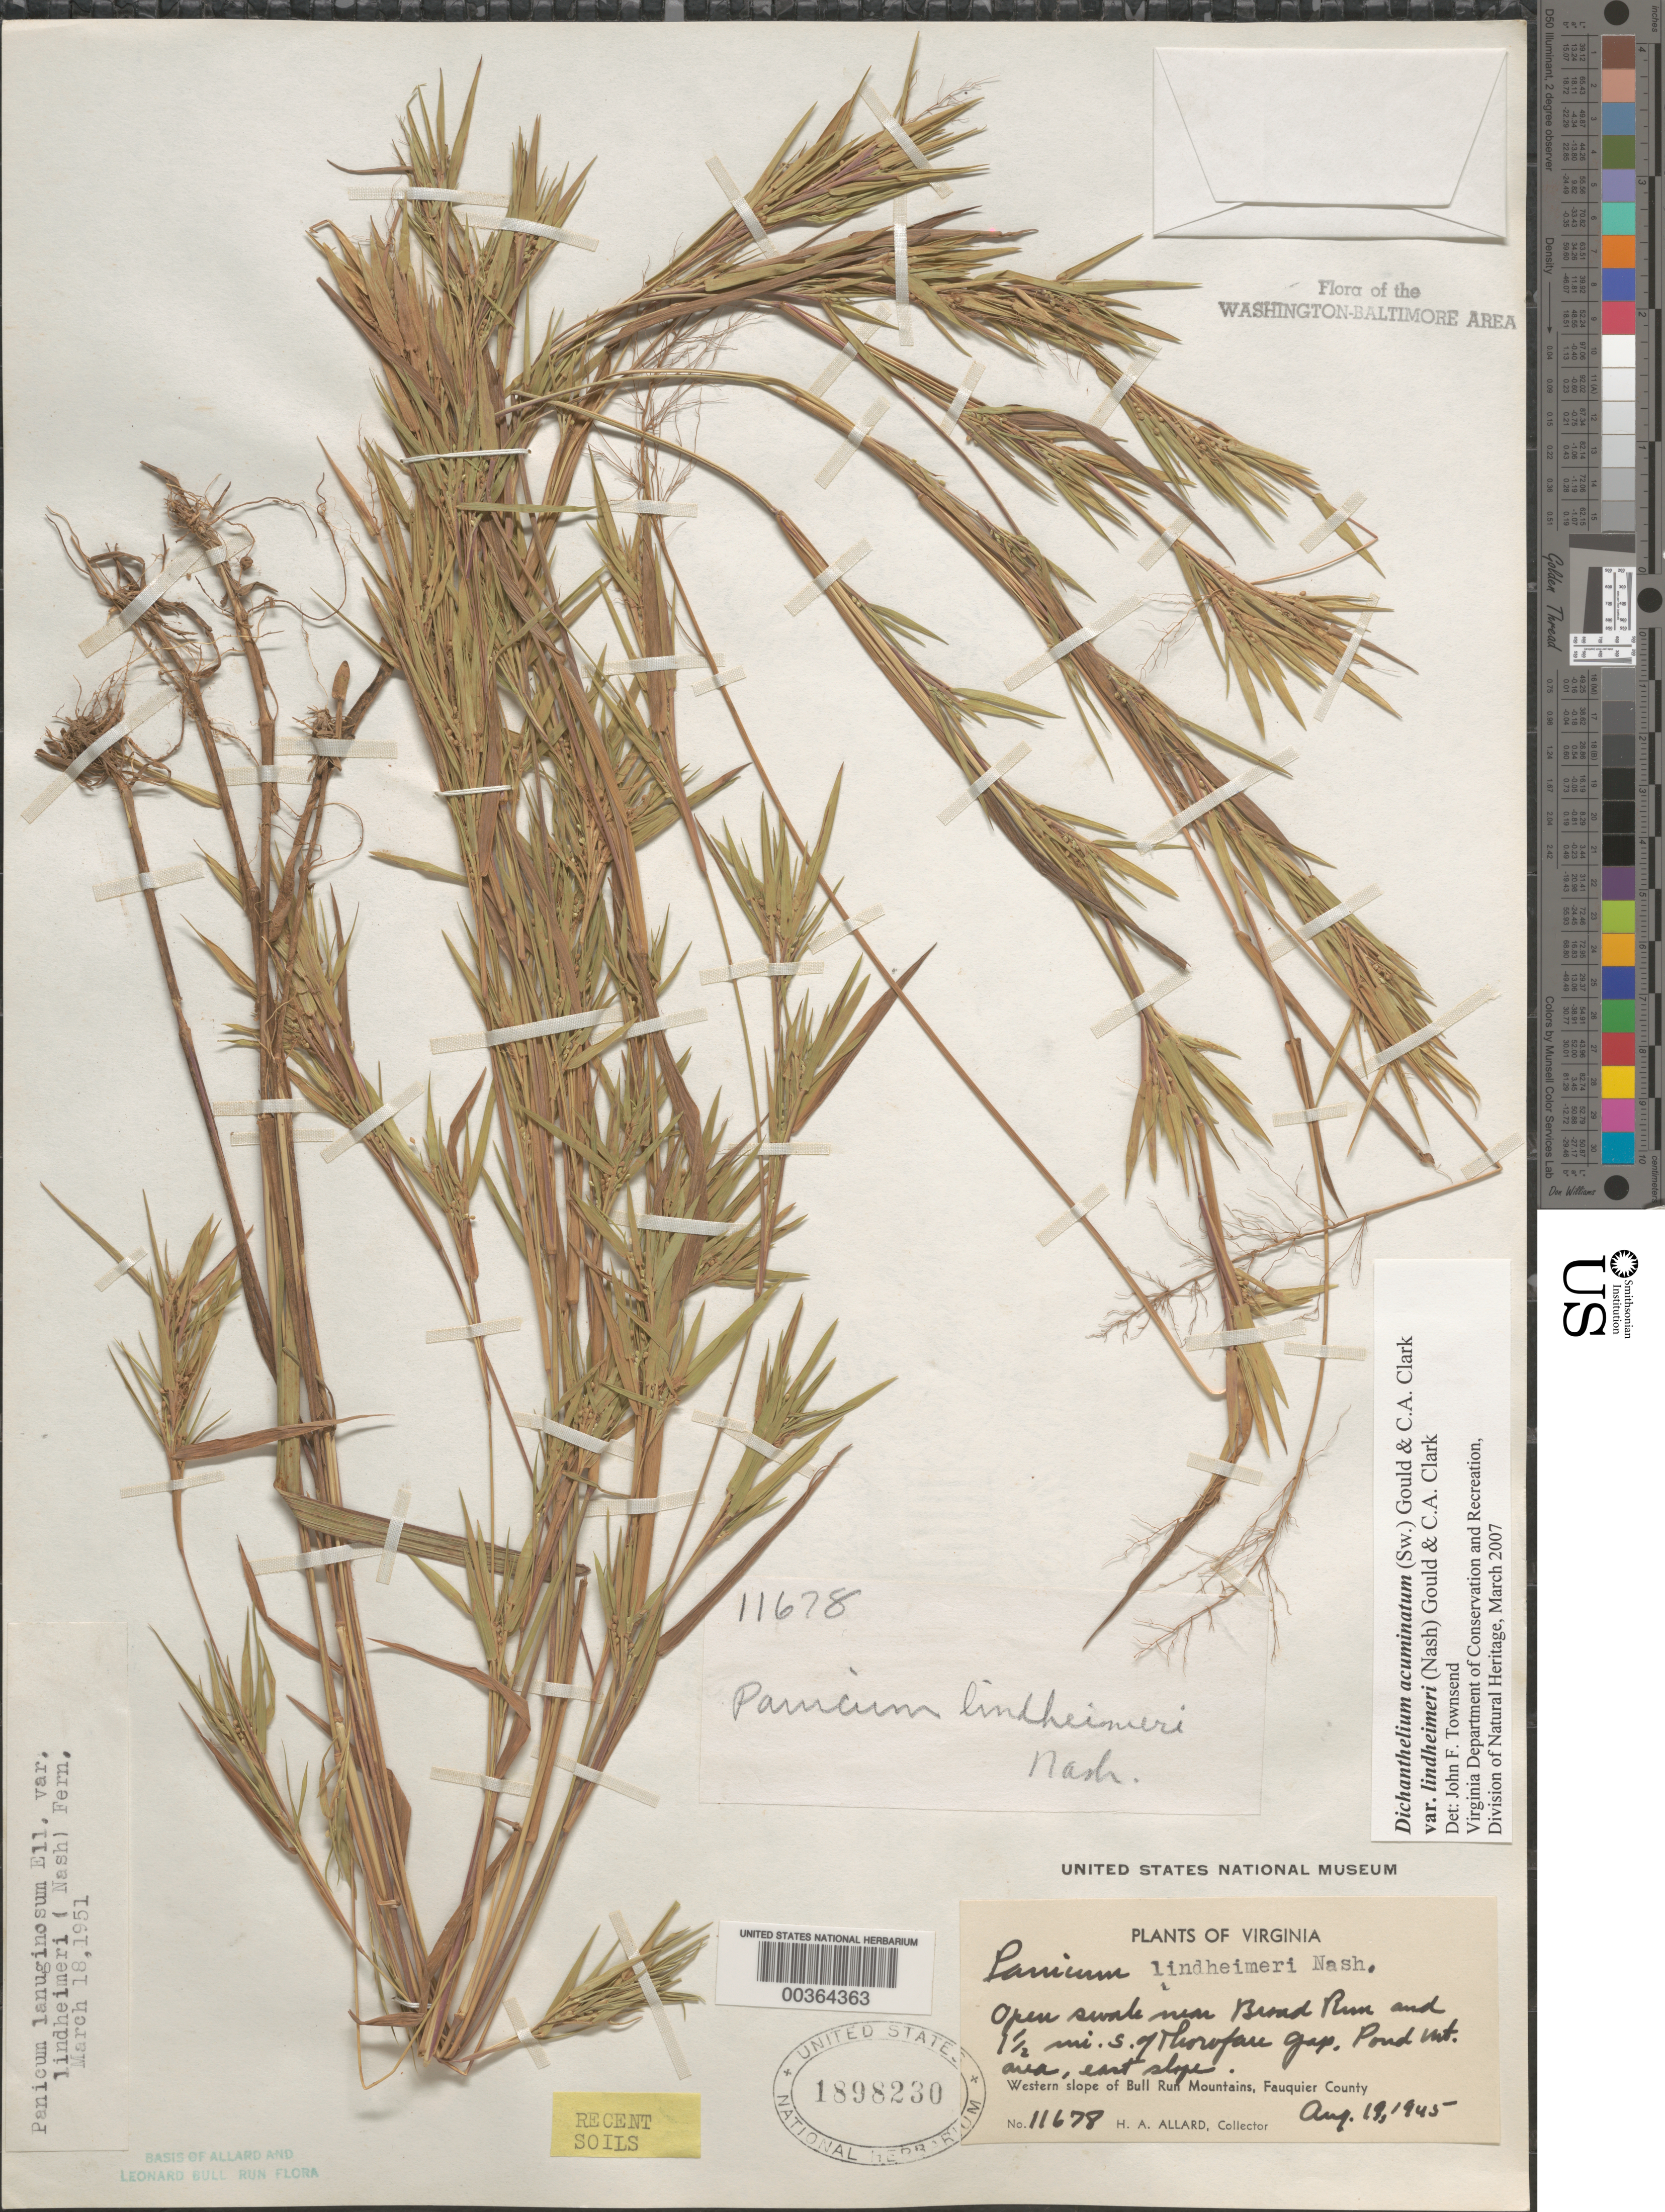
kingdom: Plantae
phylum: Tracheophyta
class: Liliopsida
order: Poales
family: Poaceae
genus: Dichanthelium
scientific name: Dichanthelium acuminatum var. lindheimeri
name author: (Nash) Gould & C.A. Clark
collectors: H. A. Allard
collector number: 11678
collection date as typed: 19 Aug 1945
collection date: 1945-08-19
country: United States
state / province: Virginia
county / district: Fauquier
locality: Broad Run, south of Thorofare Gap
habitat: Open swale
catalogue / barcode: US 1898230